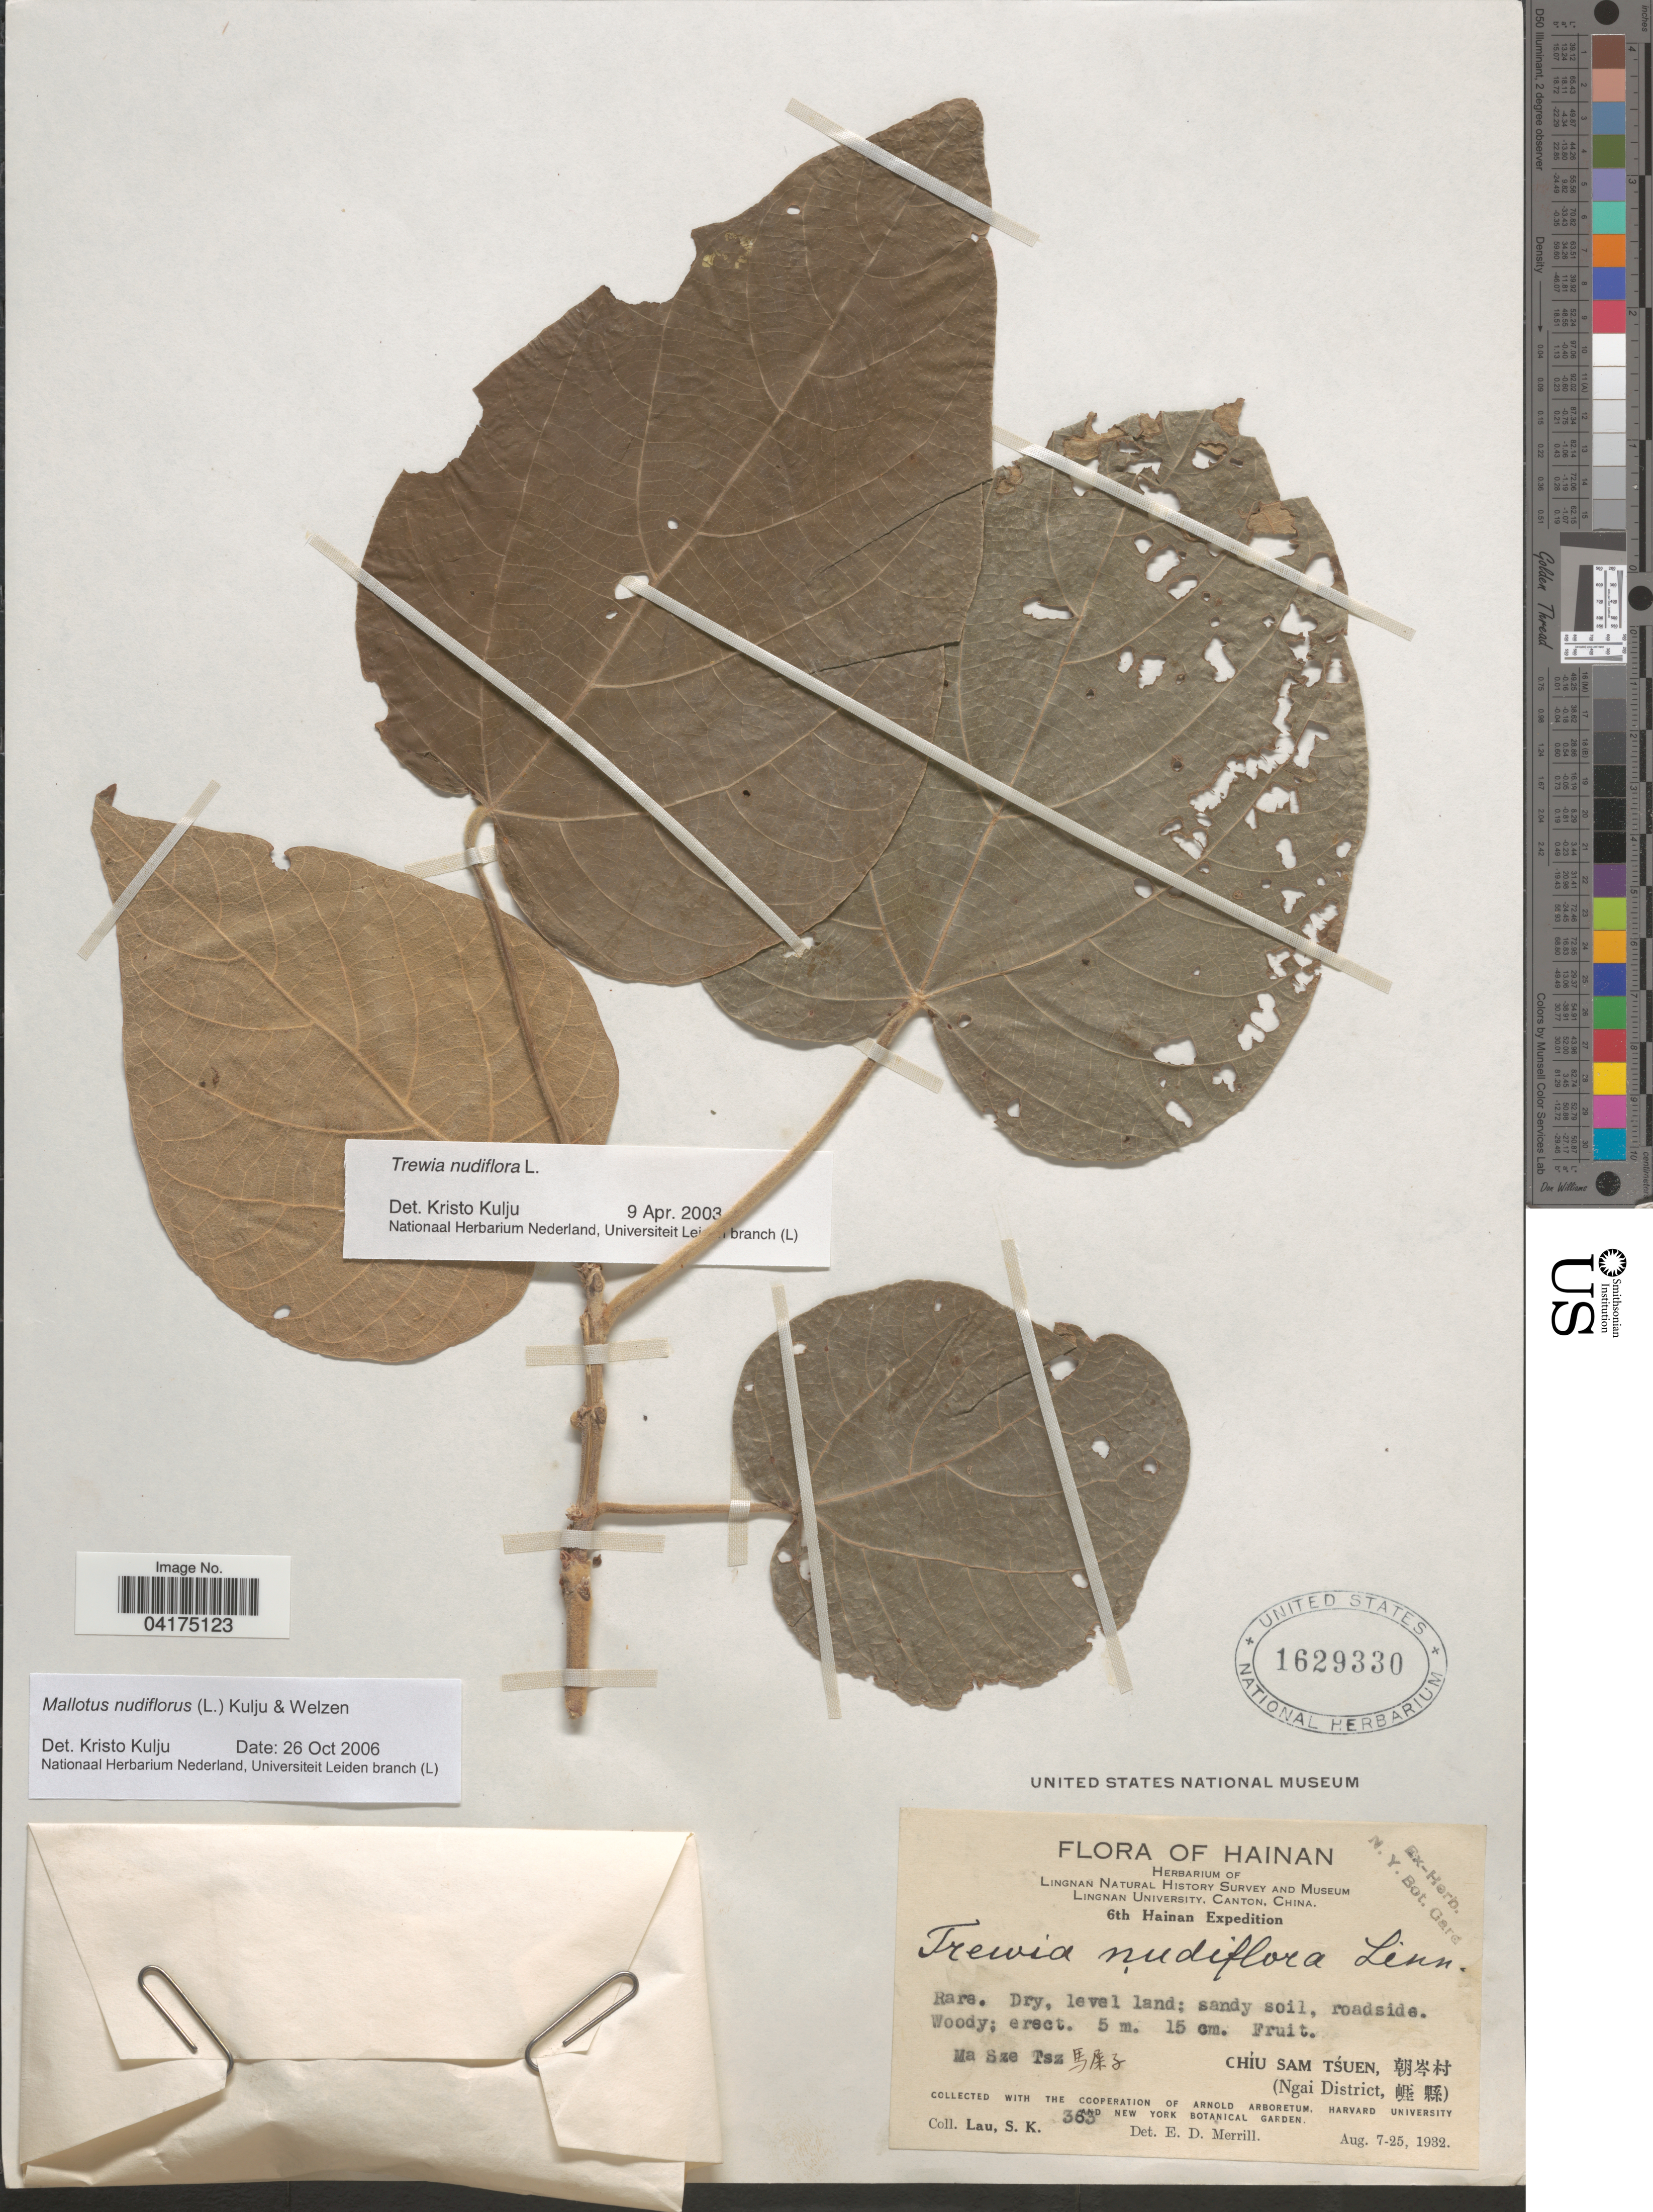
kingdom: Plantae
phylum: Tracheophyta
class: Magnoliopsida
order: Malpighiales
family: Euphorbiaceae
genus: Mallotus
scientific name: Mallotus nudiflorus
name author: (L.) Kulju & Welzen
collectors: S. K. Lau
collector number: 363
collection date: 1932-08-07/1932-08-25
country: China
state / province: Hainan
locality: Lingnan Natural History Survey and Museum Lingnan UniversityCanton, China. 6th Hainan E[]pedition. Ma Sze Tsz. Chíu Sam Tśuen (Ngai District)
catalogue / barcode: US 1629330